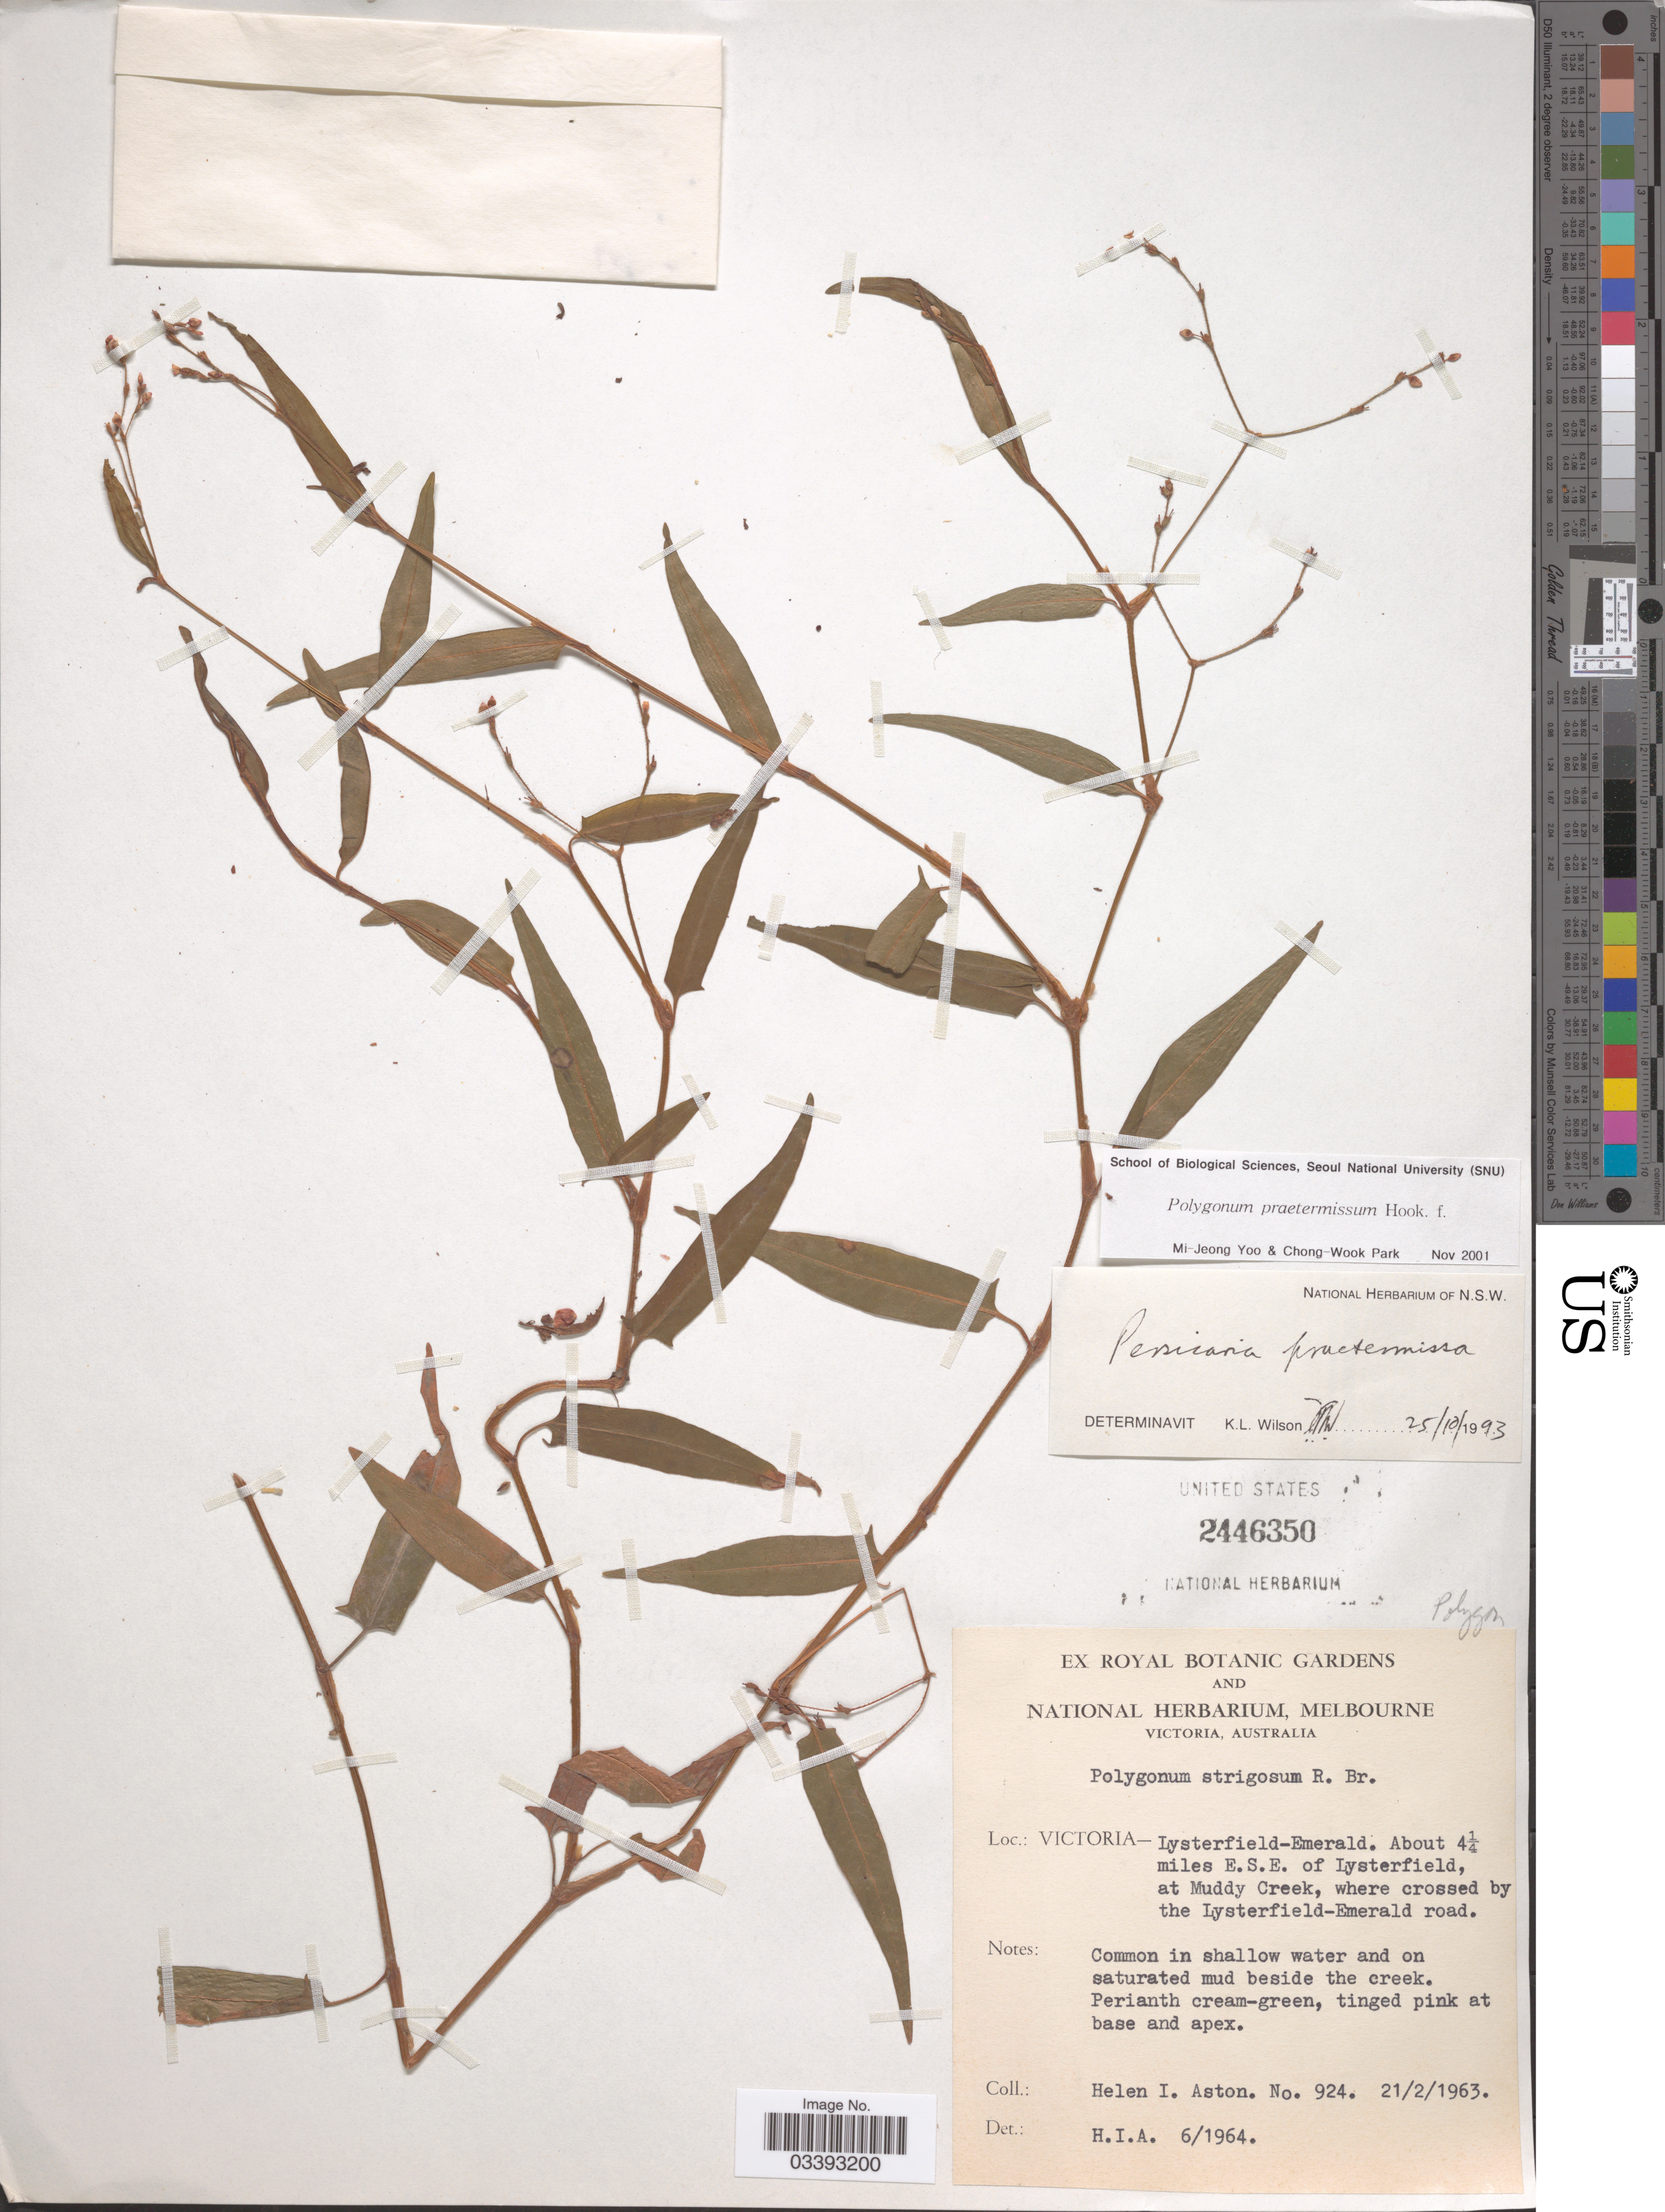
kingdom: Plantae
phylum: Tracheophyta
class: Magnoliopsida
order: Caryophyllales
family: Polygonaceae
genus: Persicaria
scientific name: Persicaria sp.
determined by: Atha, D. E.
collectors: H. I. Aston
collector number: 924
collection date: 1963-02-21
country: Australia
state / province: Victoria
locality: Victoria- Lysterfield- Emerald. About 4¼ miles E.S.E. of Lysterfield, at Muddy Creek, where crossed by the Lysterfield-Emerald road.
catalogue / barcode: US 2446350